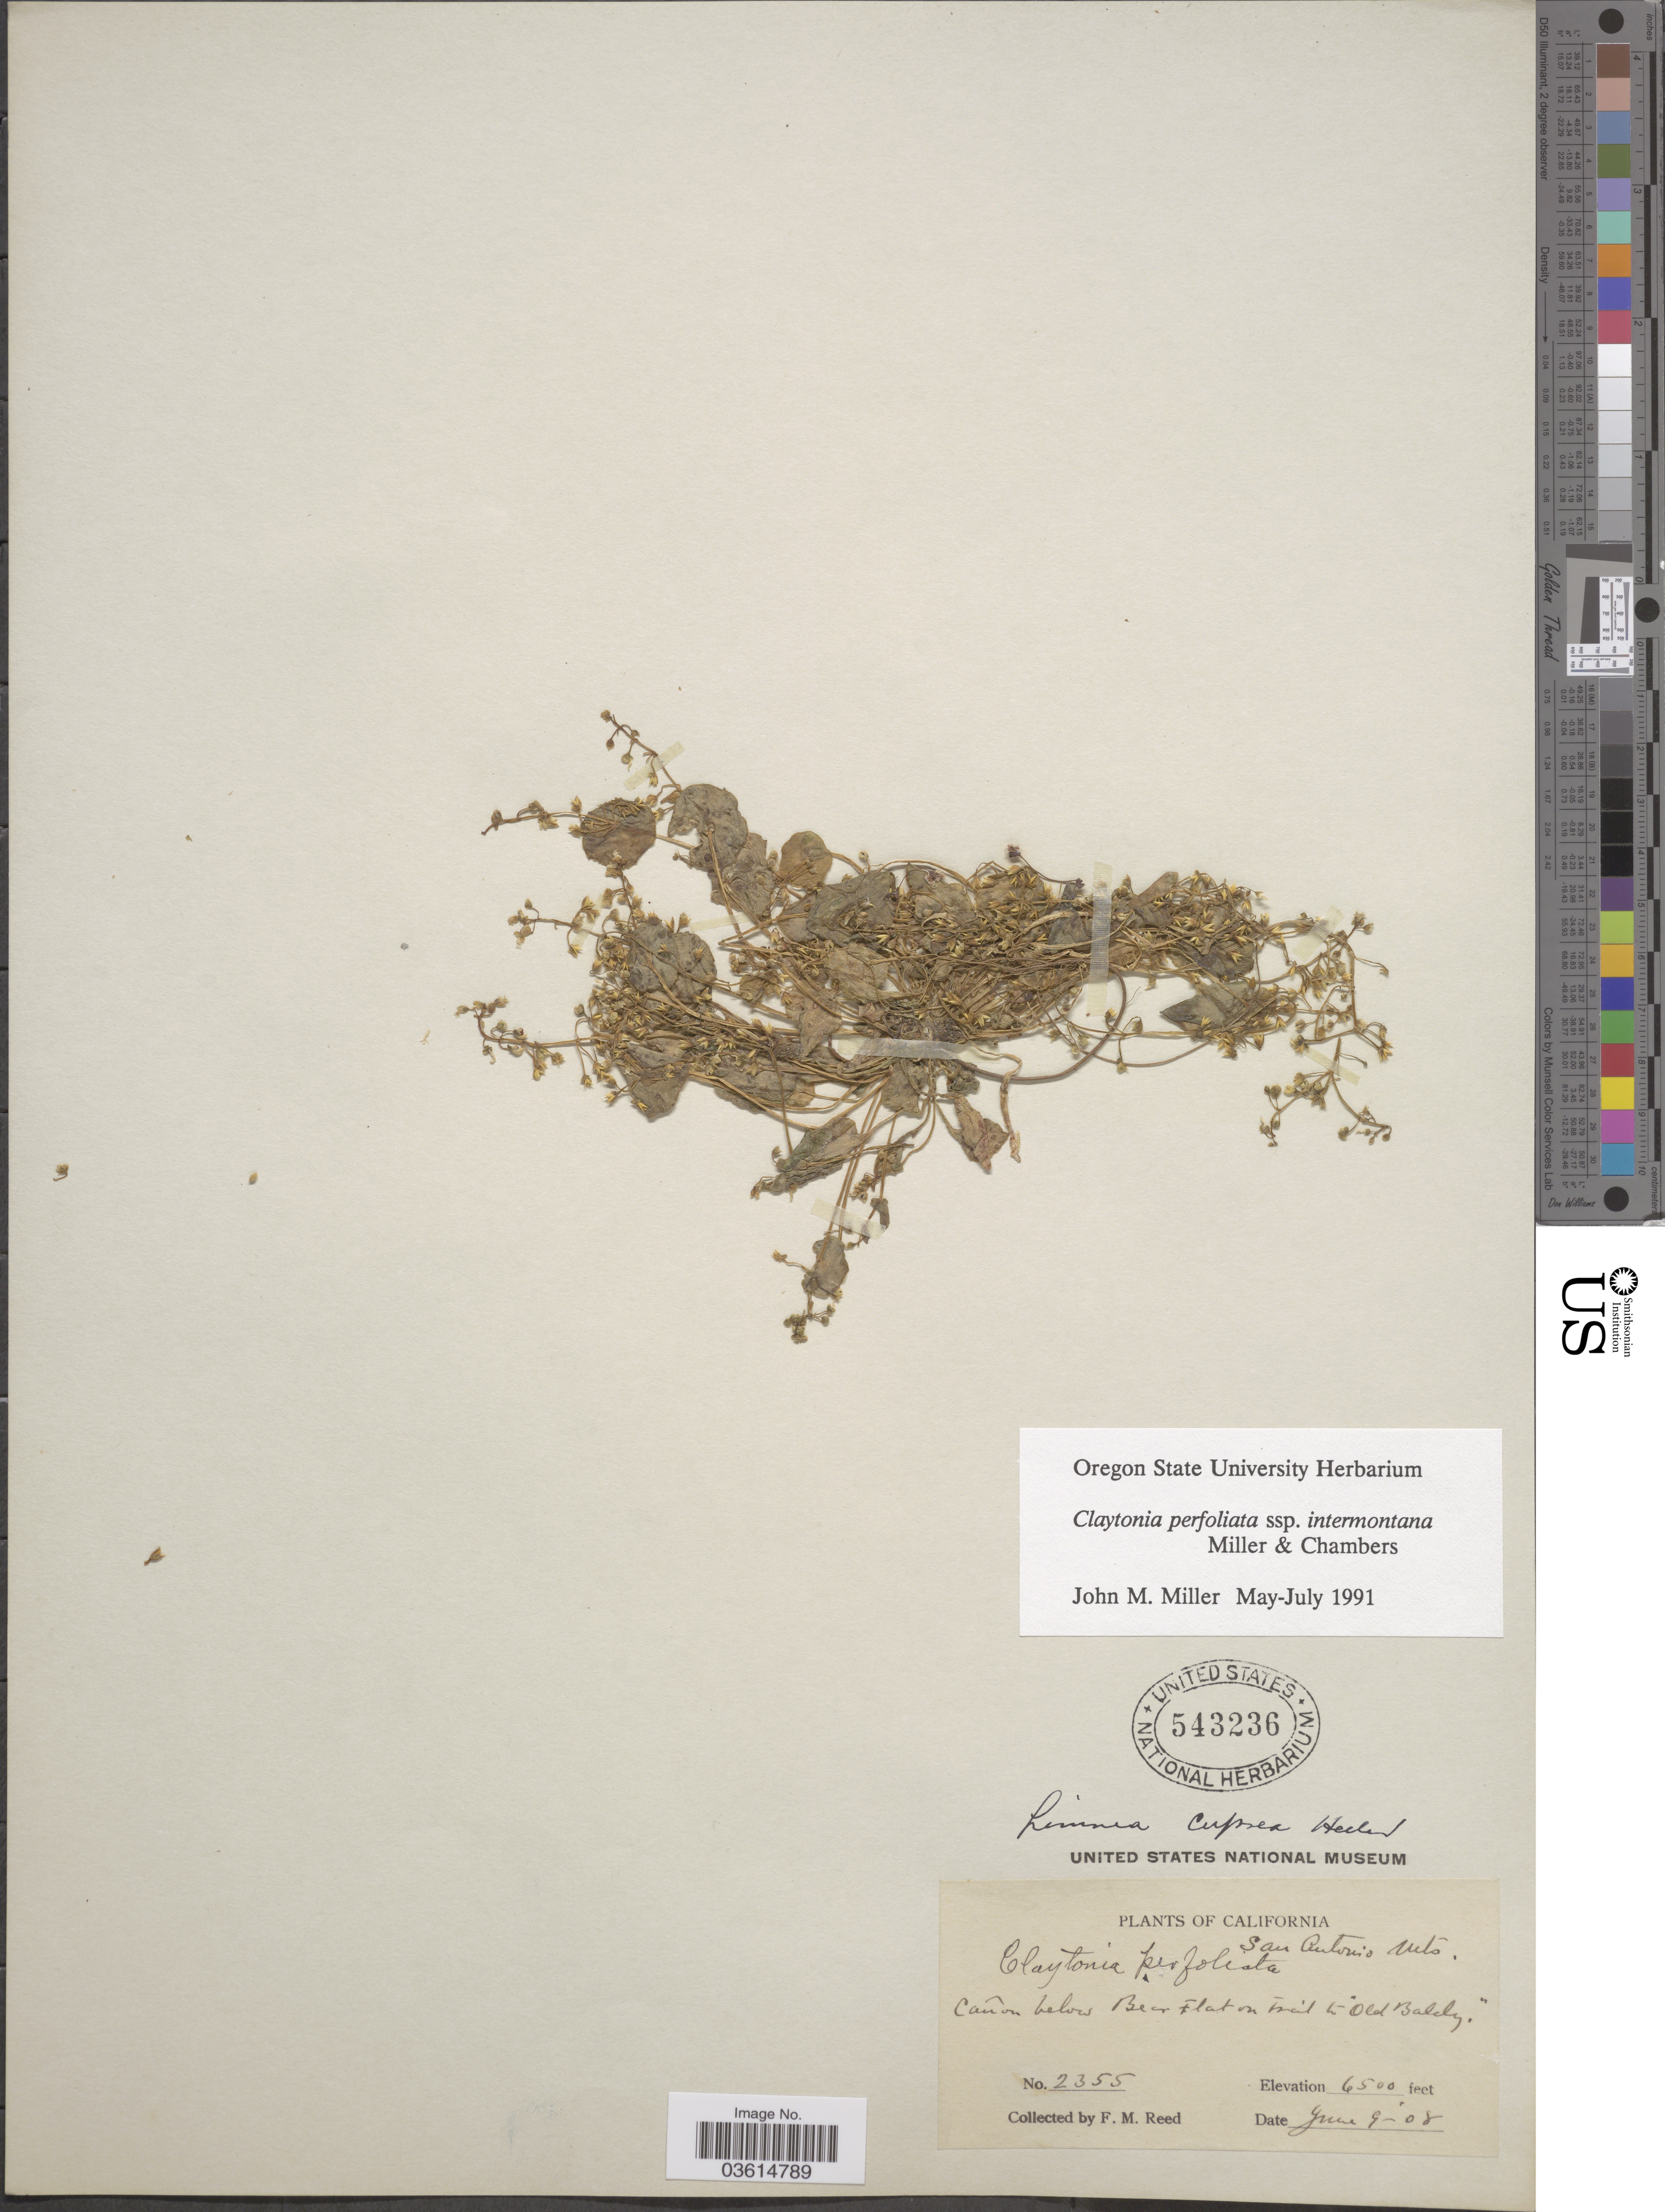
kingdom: Plantae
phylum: Tracheophyta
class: Magnoliopsida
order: Caryophyllales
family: Montiaceae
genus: Claytonia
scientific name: Claytonia perfoliata subsp. intermontana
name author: Mill. & Chambers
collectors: F. Reed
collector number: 2355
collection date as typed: Transcribed d/m/y: 9/6/8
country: United States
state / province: California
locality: San Antonio Mts. Cañon below Bear Flat on Trail to "Old Baldy".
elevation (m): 1981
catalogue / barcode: US 543236